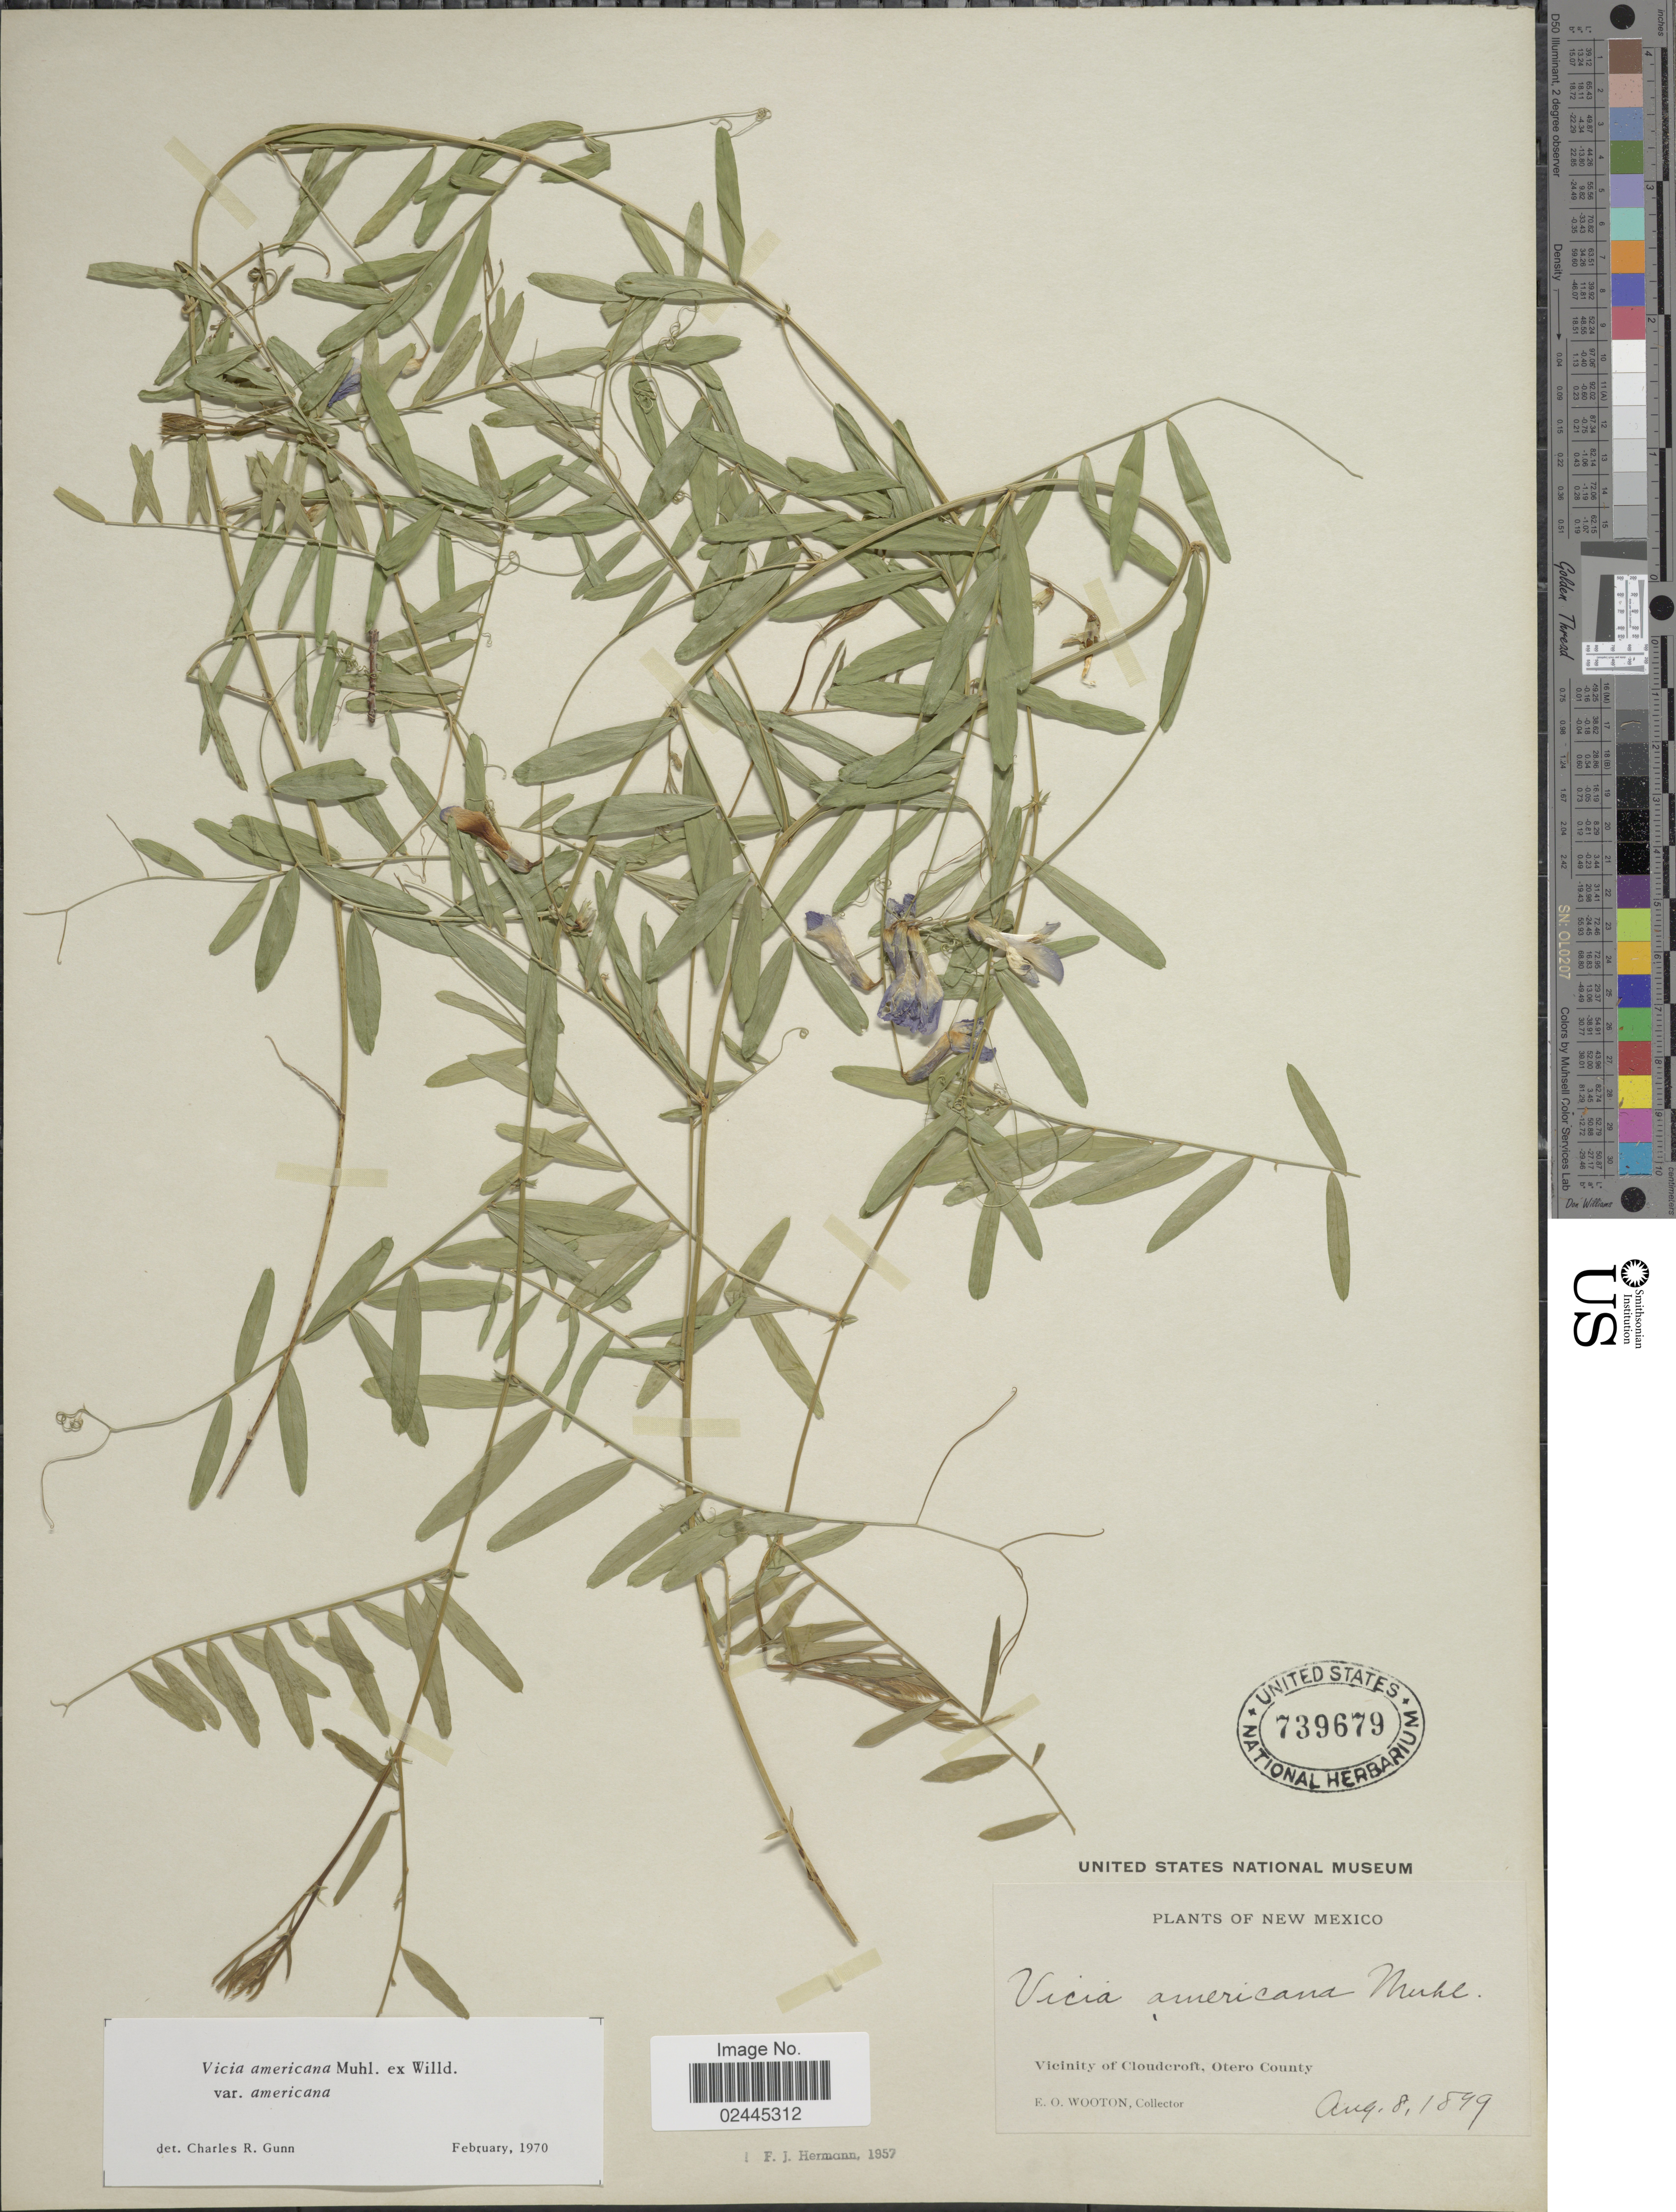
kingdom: Plantae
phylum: Tracheophyta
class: Magnoliopsida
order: Fabales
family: Fabaceae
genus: Vicia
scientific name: Vicia americana var. americana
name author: Muhl. ex Willd.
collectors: E. O. Wooton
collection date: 1899-08-08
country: United States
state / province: New Mexico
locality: Vicinity of Cloudcroft, Otero County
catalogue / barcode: US 739679